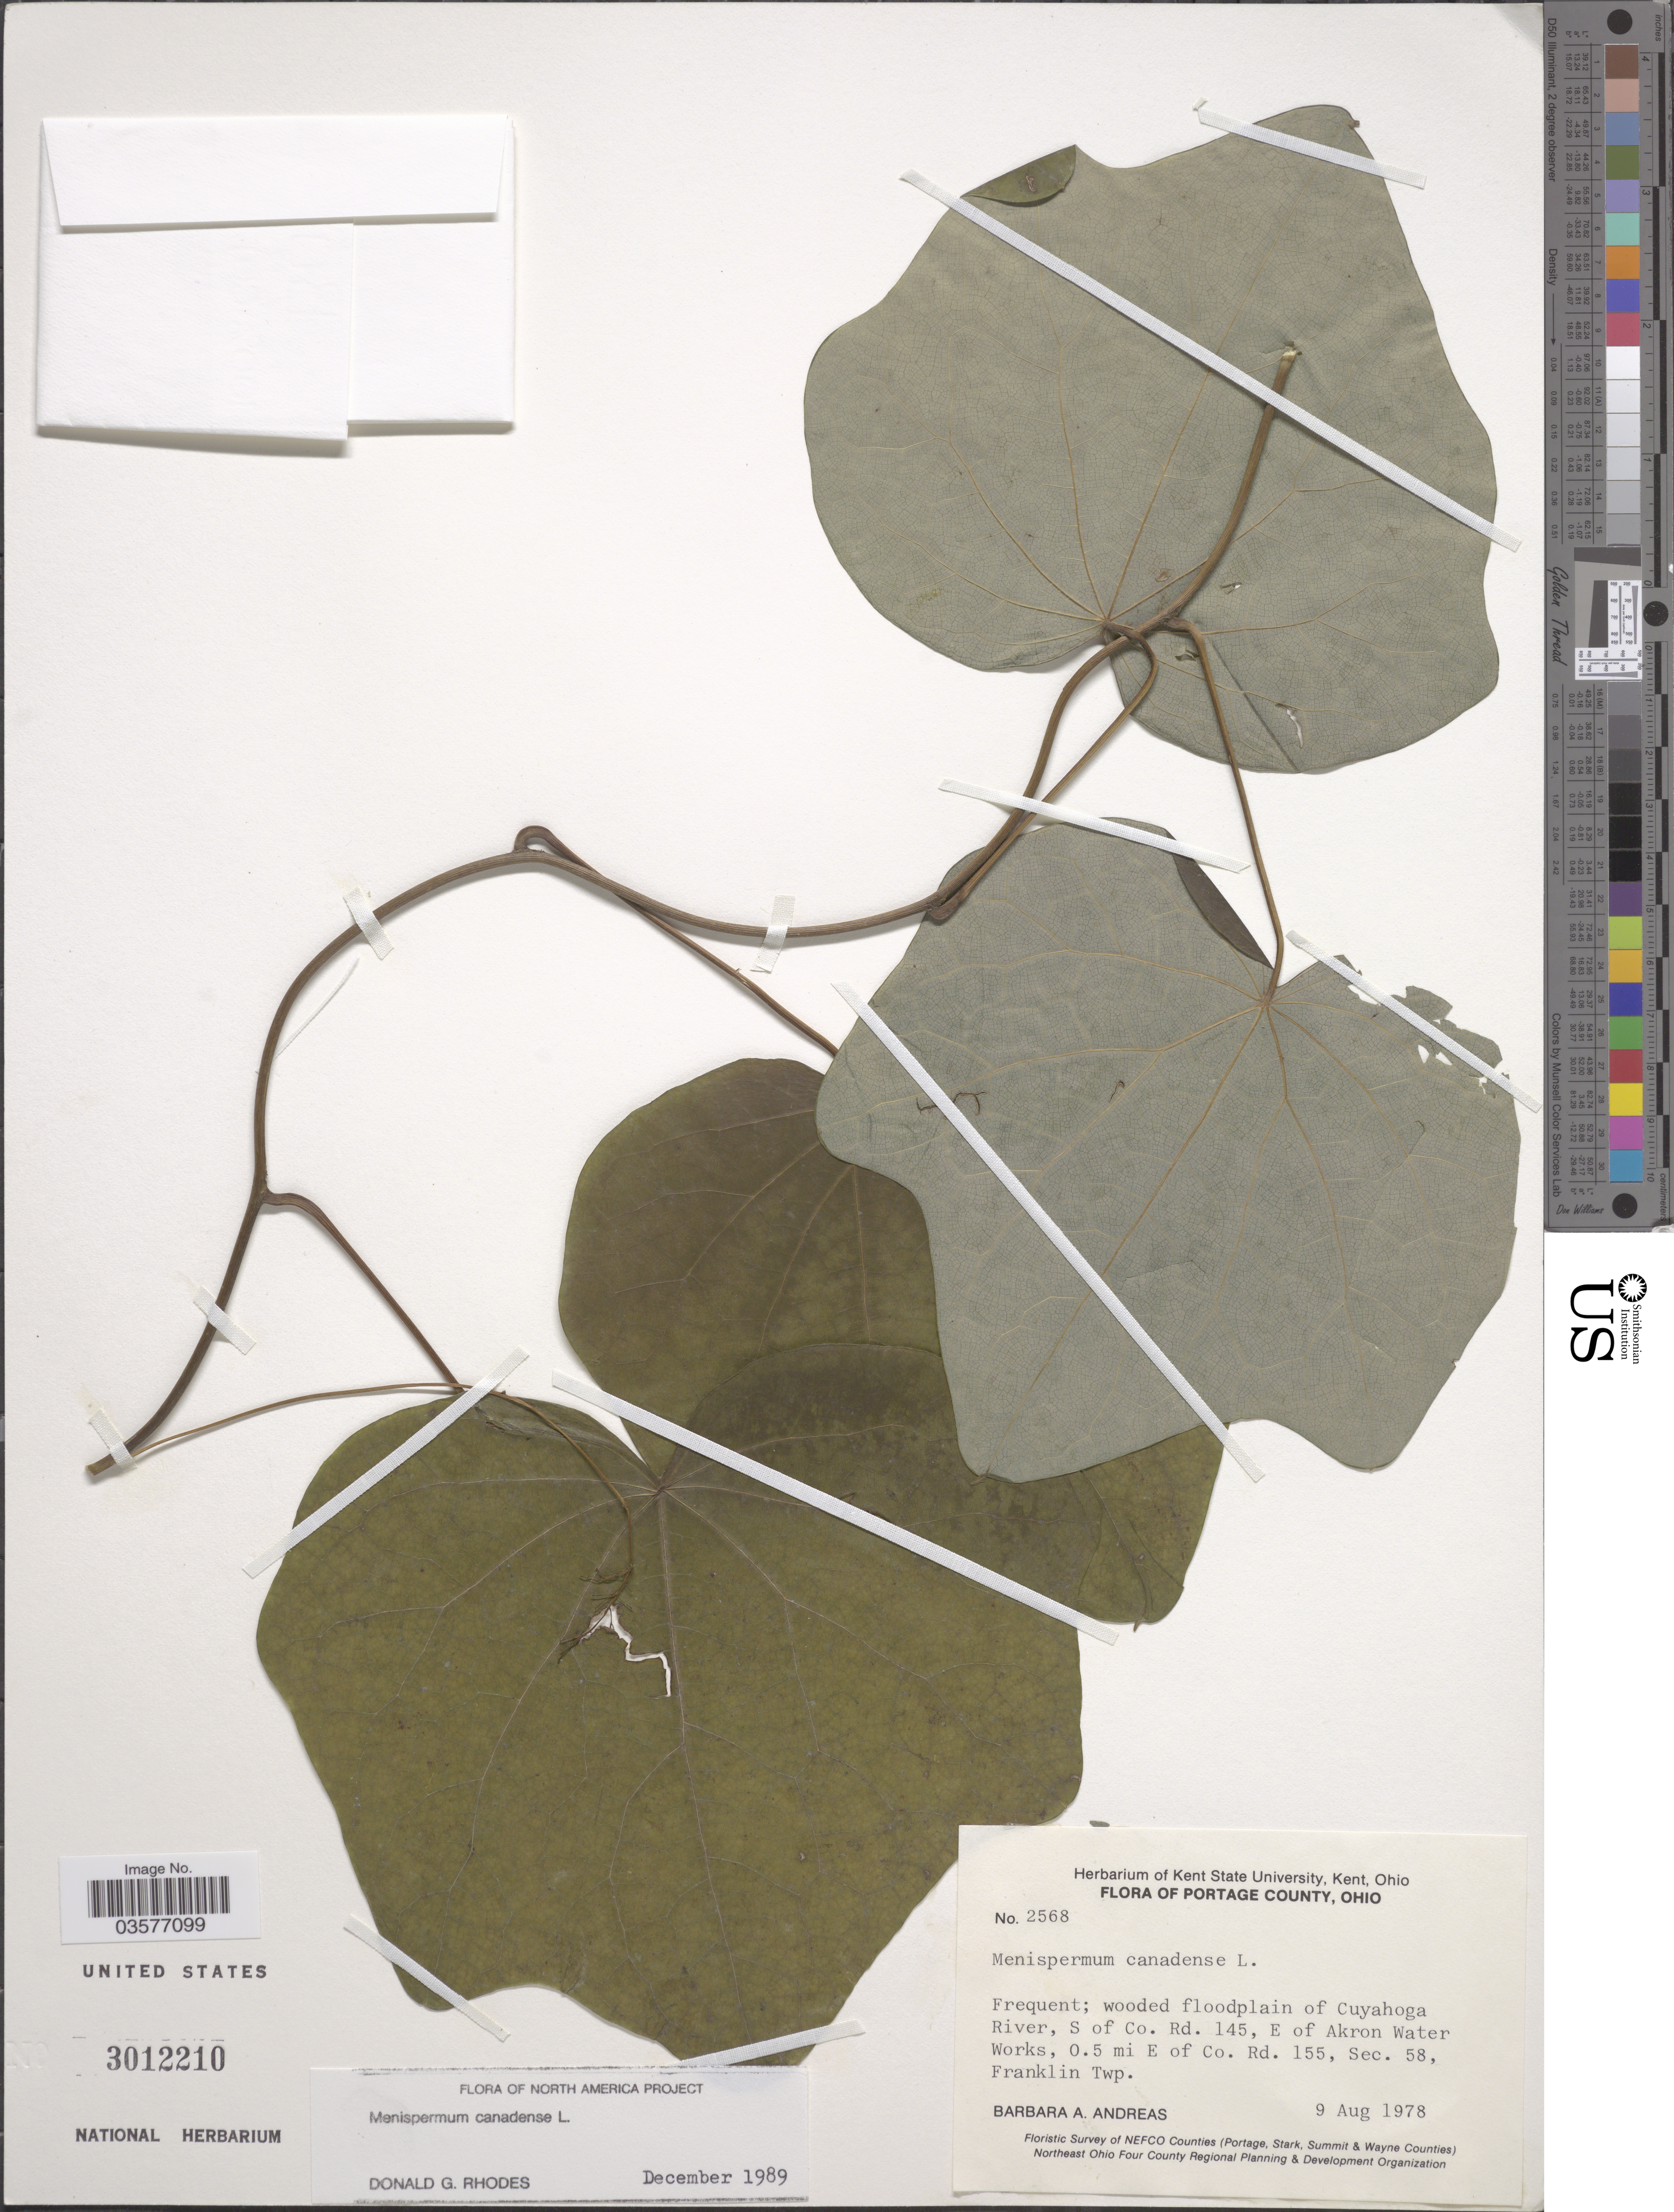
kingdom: Plantae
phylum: Tracheophyta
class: Magnoliopsida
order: Ranunculales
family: Menispermaceae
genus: Menispermum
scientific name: Menispermum canadense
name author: L.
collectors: B. A. Andreas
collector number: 2568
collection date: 1978-08-09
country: United States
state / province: Ohio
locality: Portage County. Wooded floodplain of Cuyahoga River, S. of Co. Rd. 145, E of Akron Water Works, 0.5 mi E of Co. 155, Sec. 58, Franklin Twp.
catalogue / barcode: US 3012210